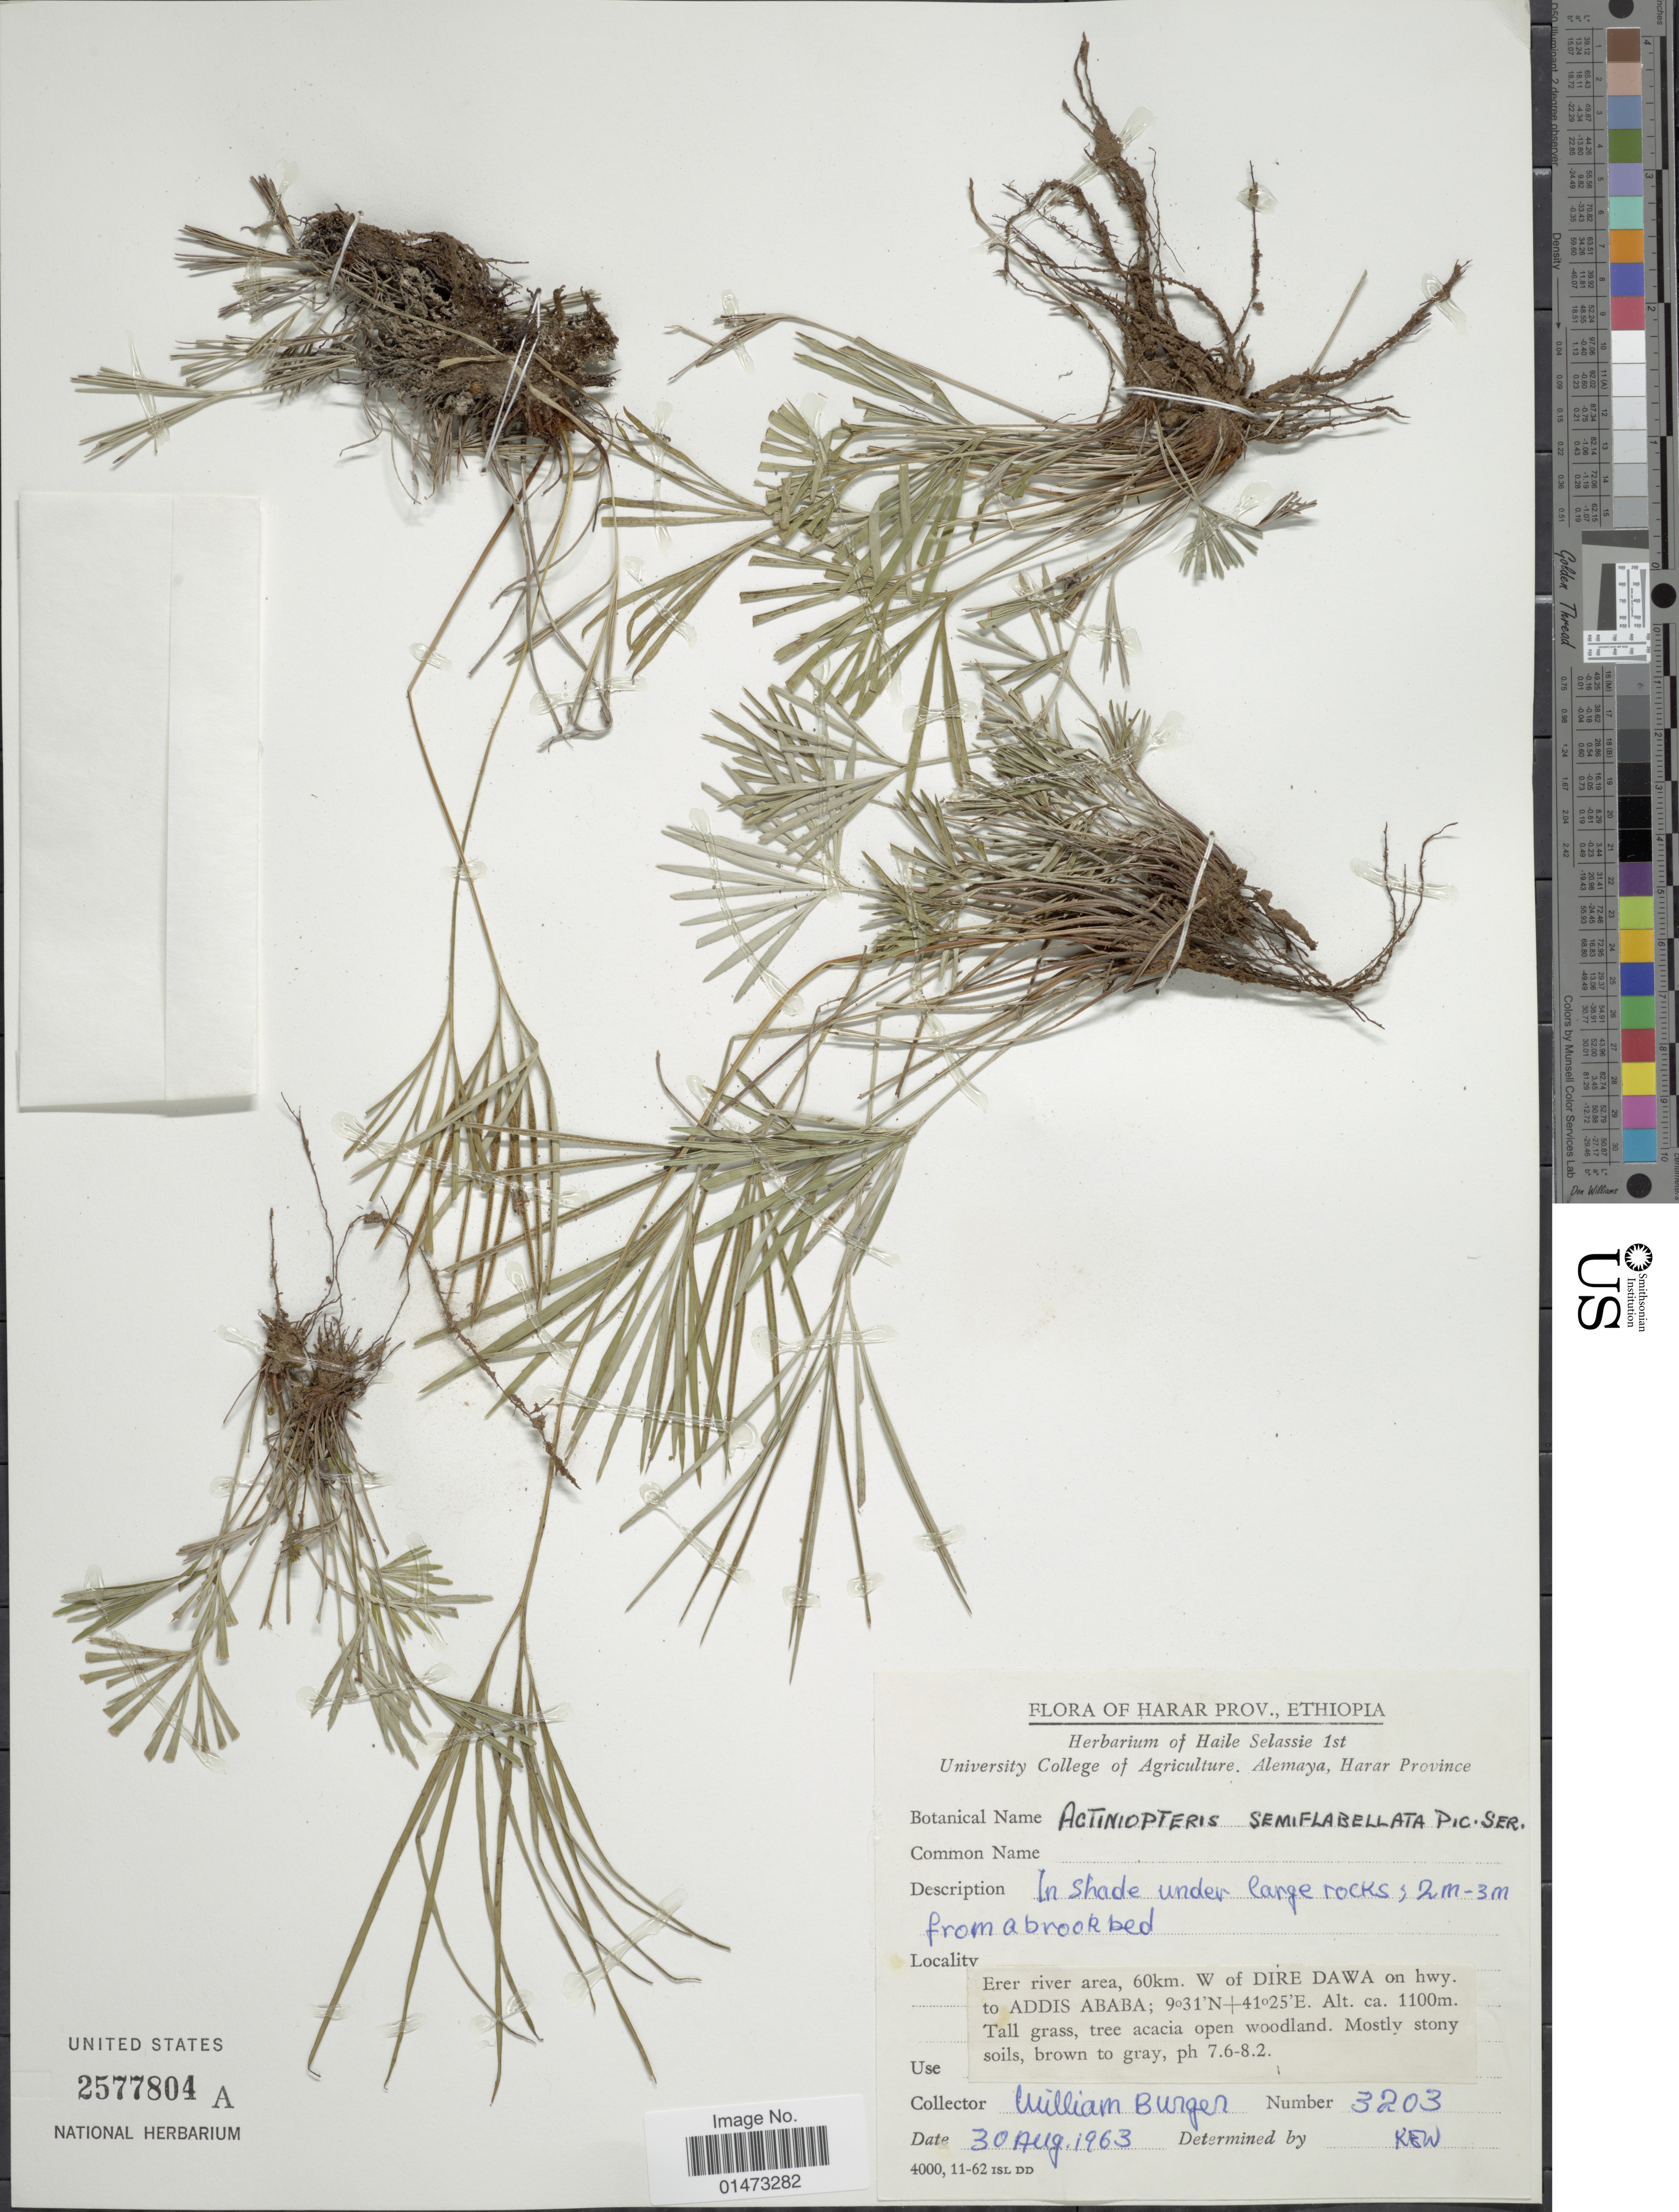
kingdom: Plantae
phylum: Tracheophyta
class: Polypodiopsida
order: Polypodiales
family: Pteridaceae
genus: Actiniopteris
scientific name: Actiniopteris semiflabellata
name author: Pic. Serm.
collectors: W. Burger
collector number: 3203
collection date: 1963-08-30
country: Ethiopia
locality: Harar Prov., Erer river area, 60 km. W of DIRE DAWA on hqy. to ADDIS ARABA.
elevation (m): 1100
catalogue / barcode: US 2577804A